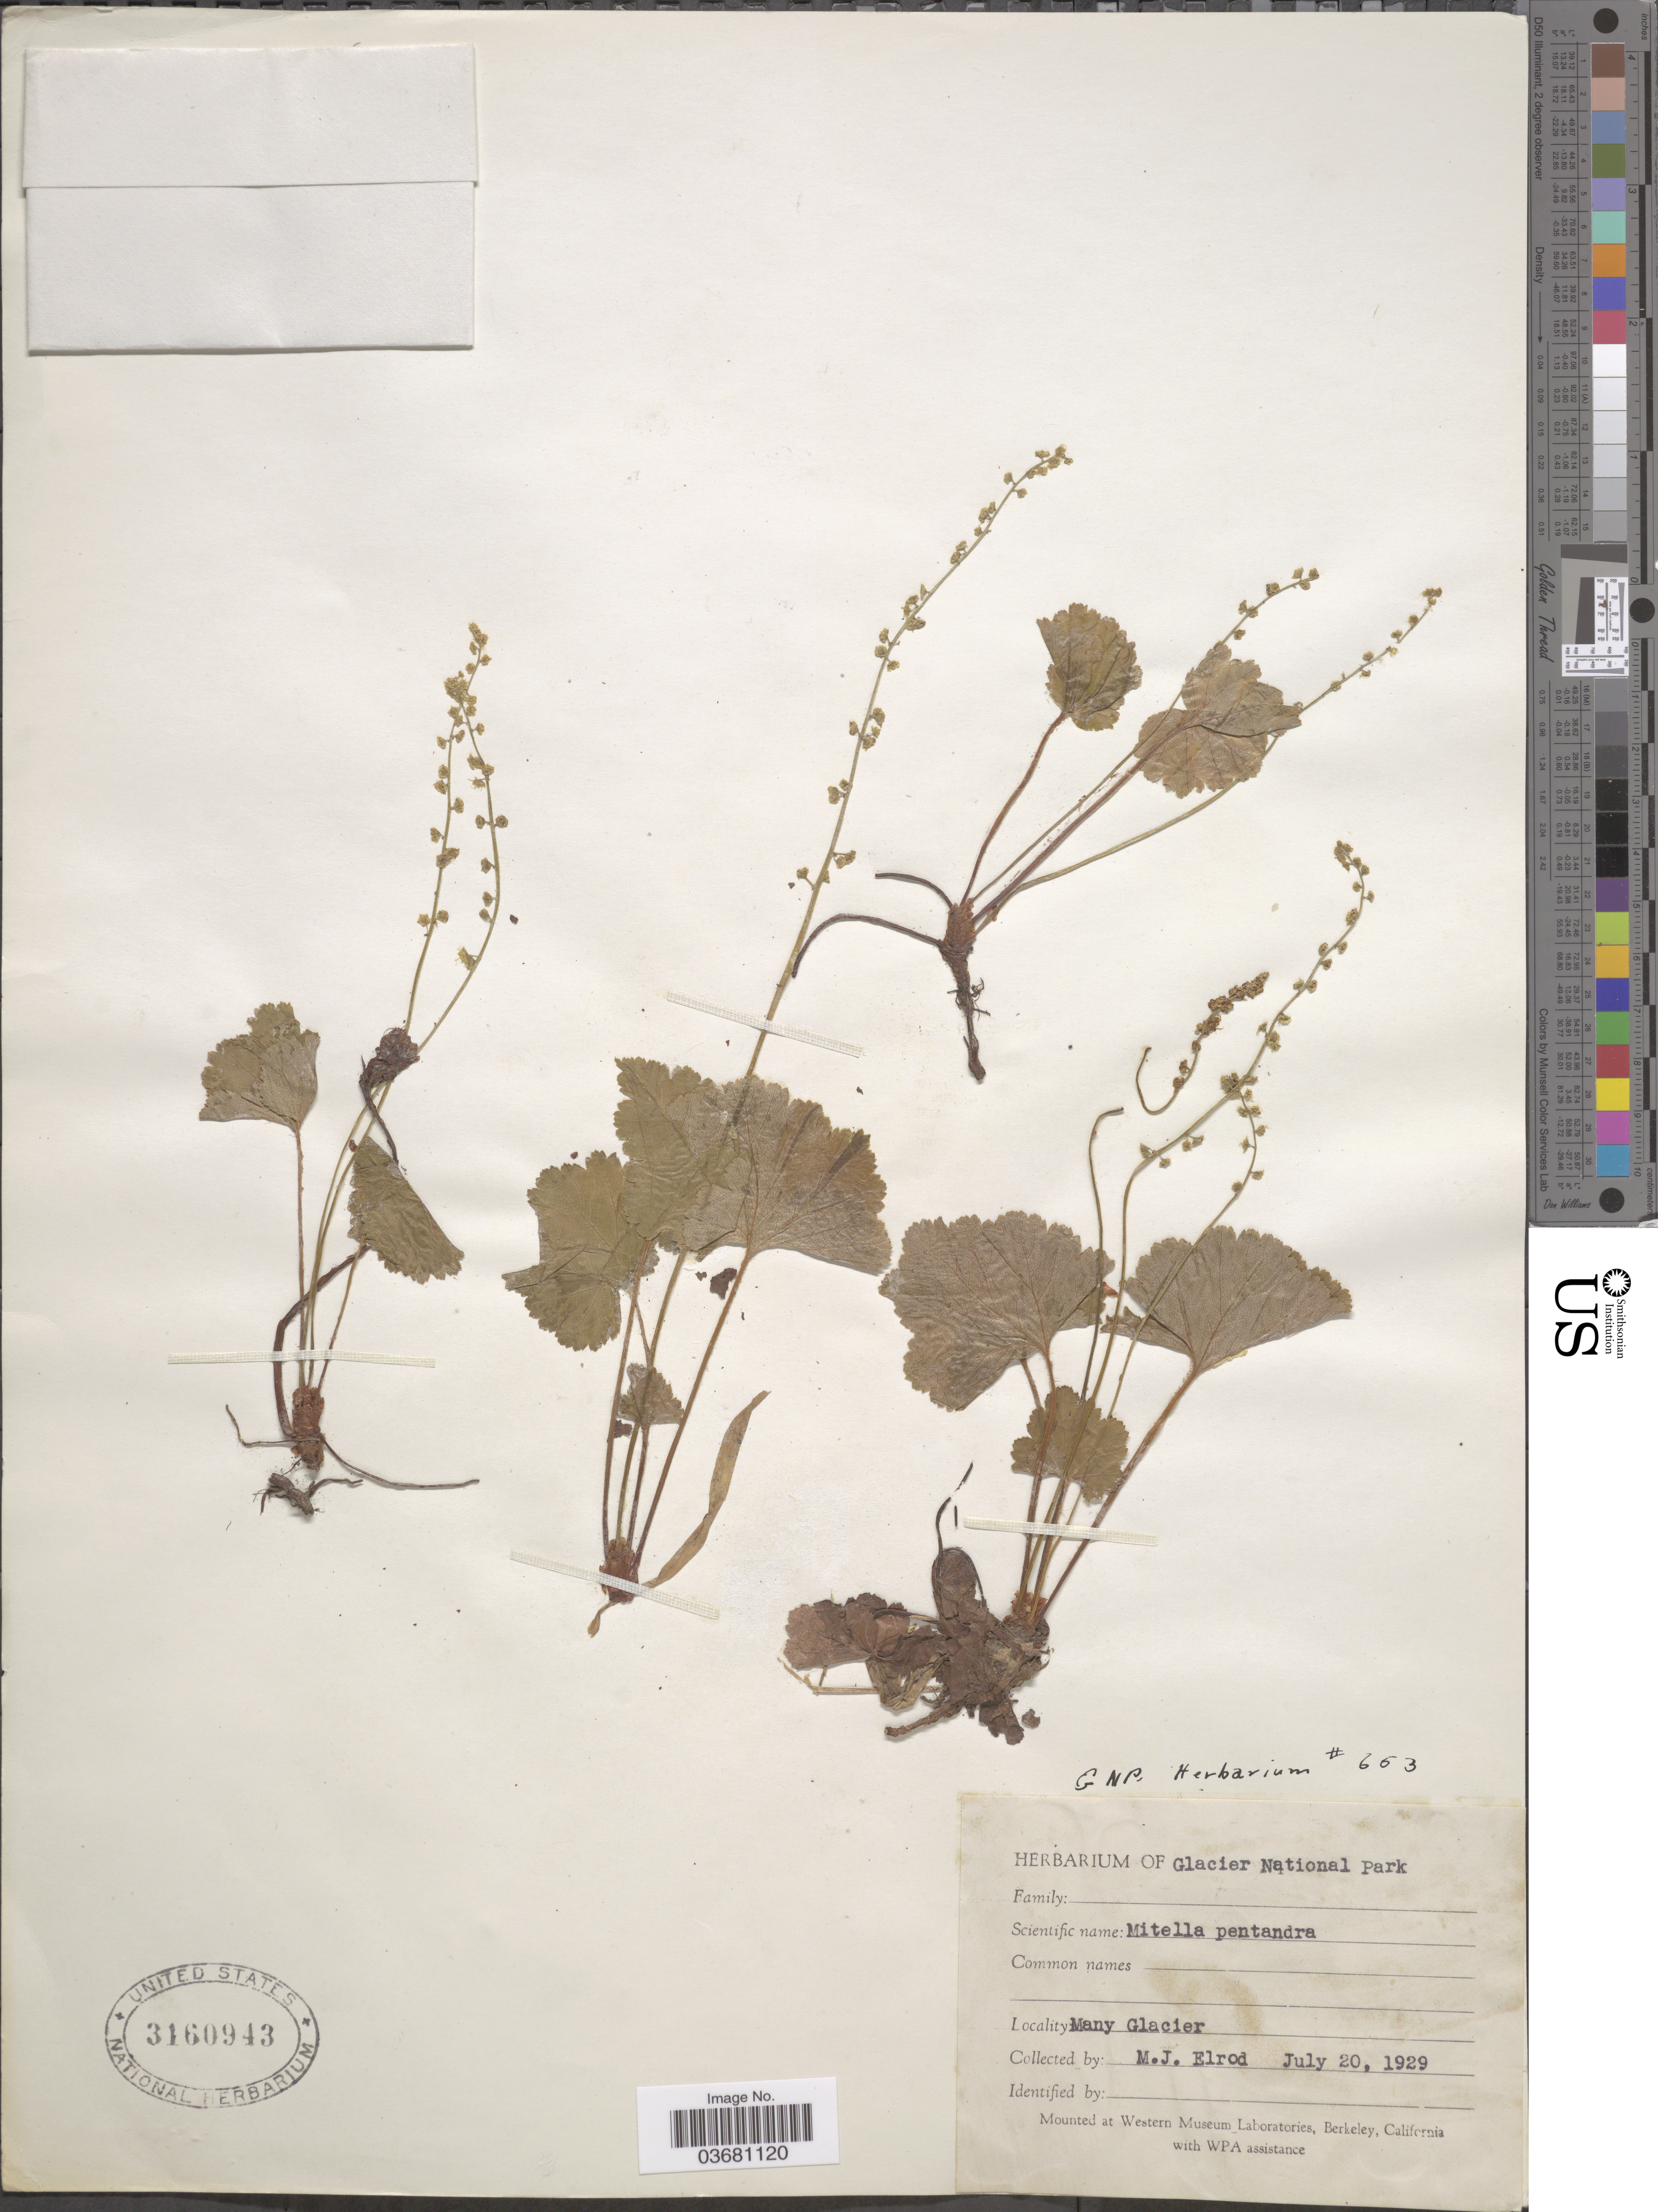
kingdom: Plantae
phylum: Tracheophyta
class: Magnoliopsida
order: Saxifragales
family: Saxifragaceae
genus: Mitella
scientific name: Mitella pentandra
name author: Hook.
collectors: J. Elrod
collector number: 653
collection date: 1929-07-20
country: United States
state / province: Montana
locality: Many Glacier.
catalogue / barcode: US 3160943